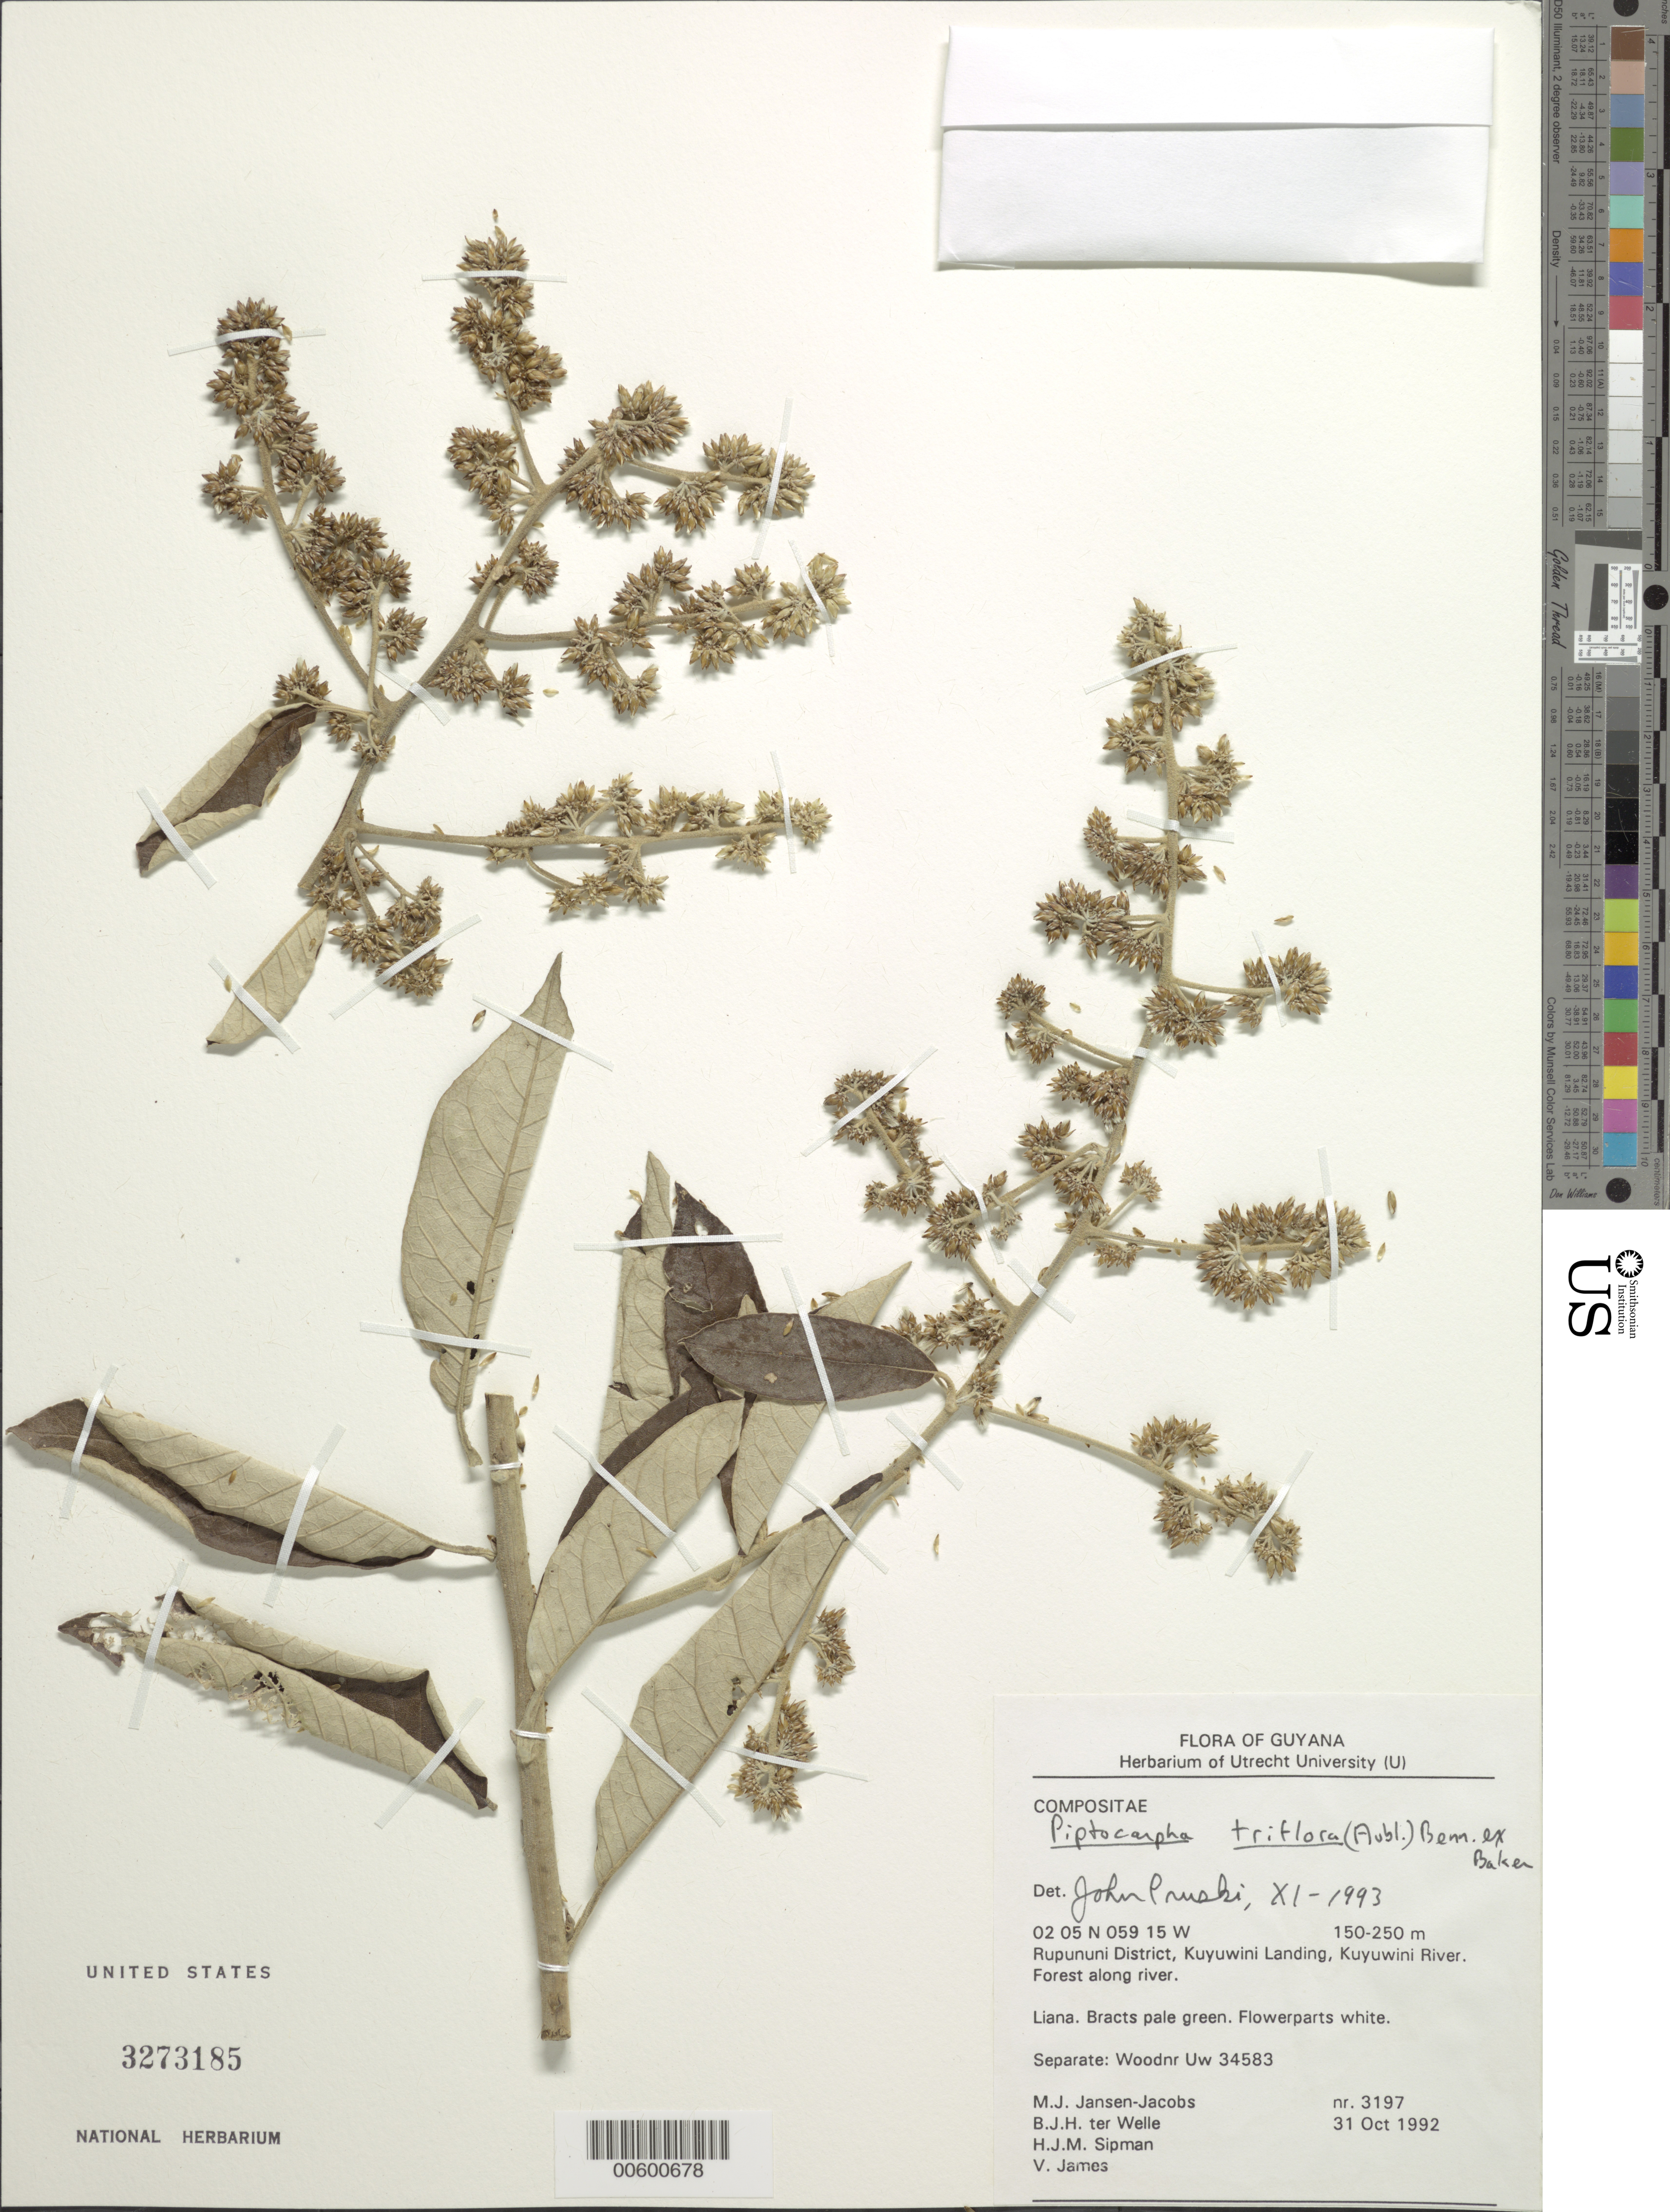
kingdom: Plantae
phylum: Tracheophyta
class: Magnoliopsida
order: Asterales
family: Asteraceae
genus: Piptocarpha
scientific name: Piptocarpha triflora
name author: (Aubl.) Benn. ex Baker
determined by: Pruski, J. F.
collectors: M. J. Jansen-Jacobs, B. Welle, H. J. M. Sipman & V. James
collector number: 3197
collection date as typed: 31-Oct-92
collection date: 1992-10-31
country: Guyana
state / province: U. Takutu-U. Essequibo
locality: Kuyuwini Landing, Kuyuwini River, Rupununi District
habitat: Forest along river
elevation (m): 150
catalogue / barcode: US 3273185